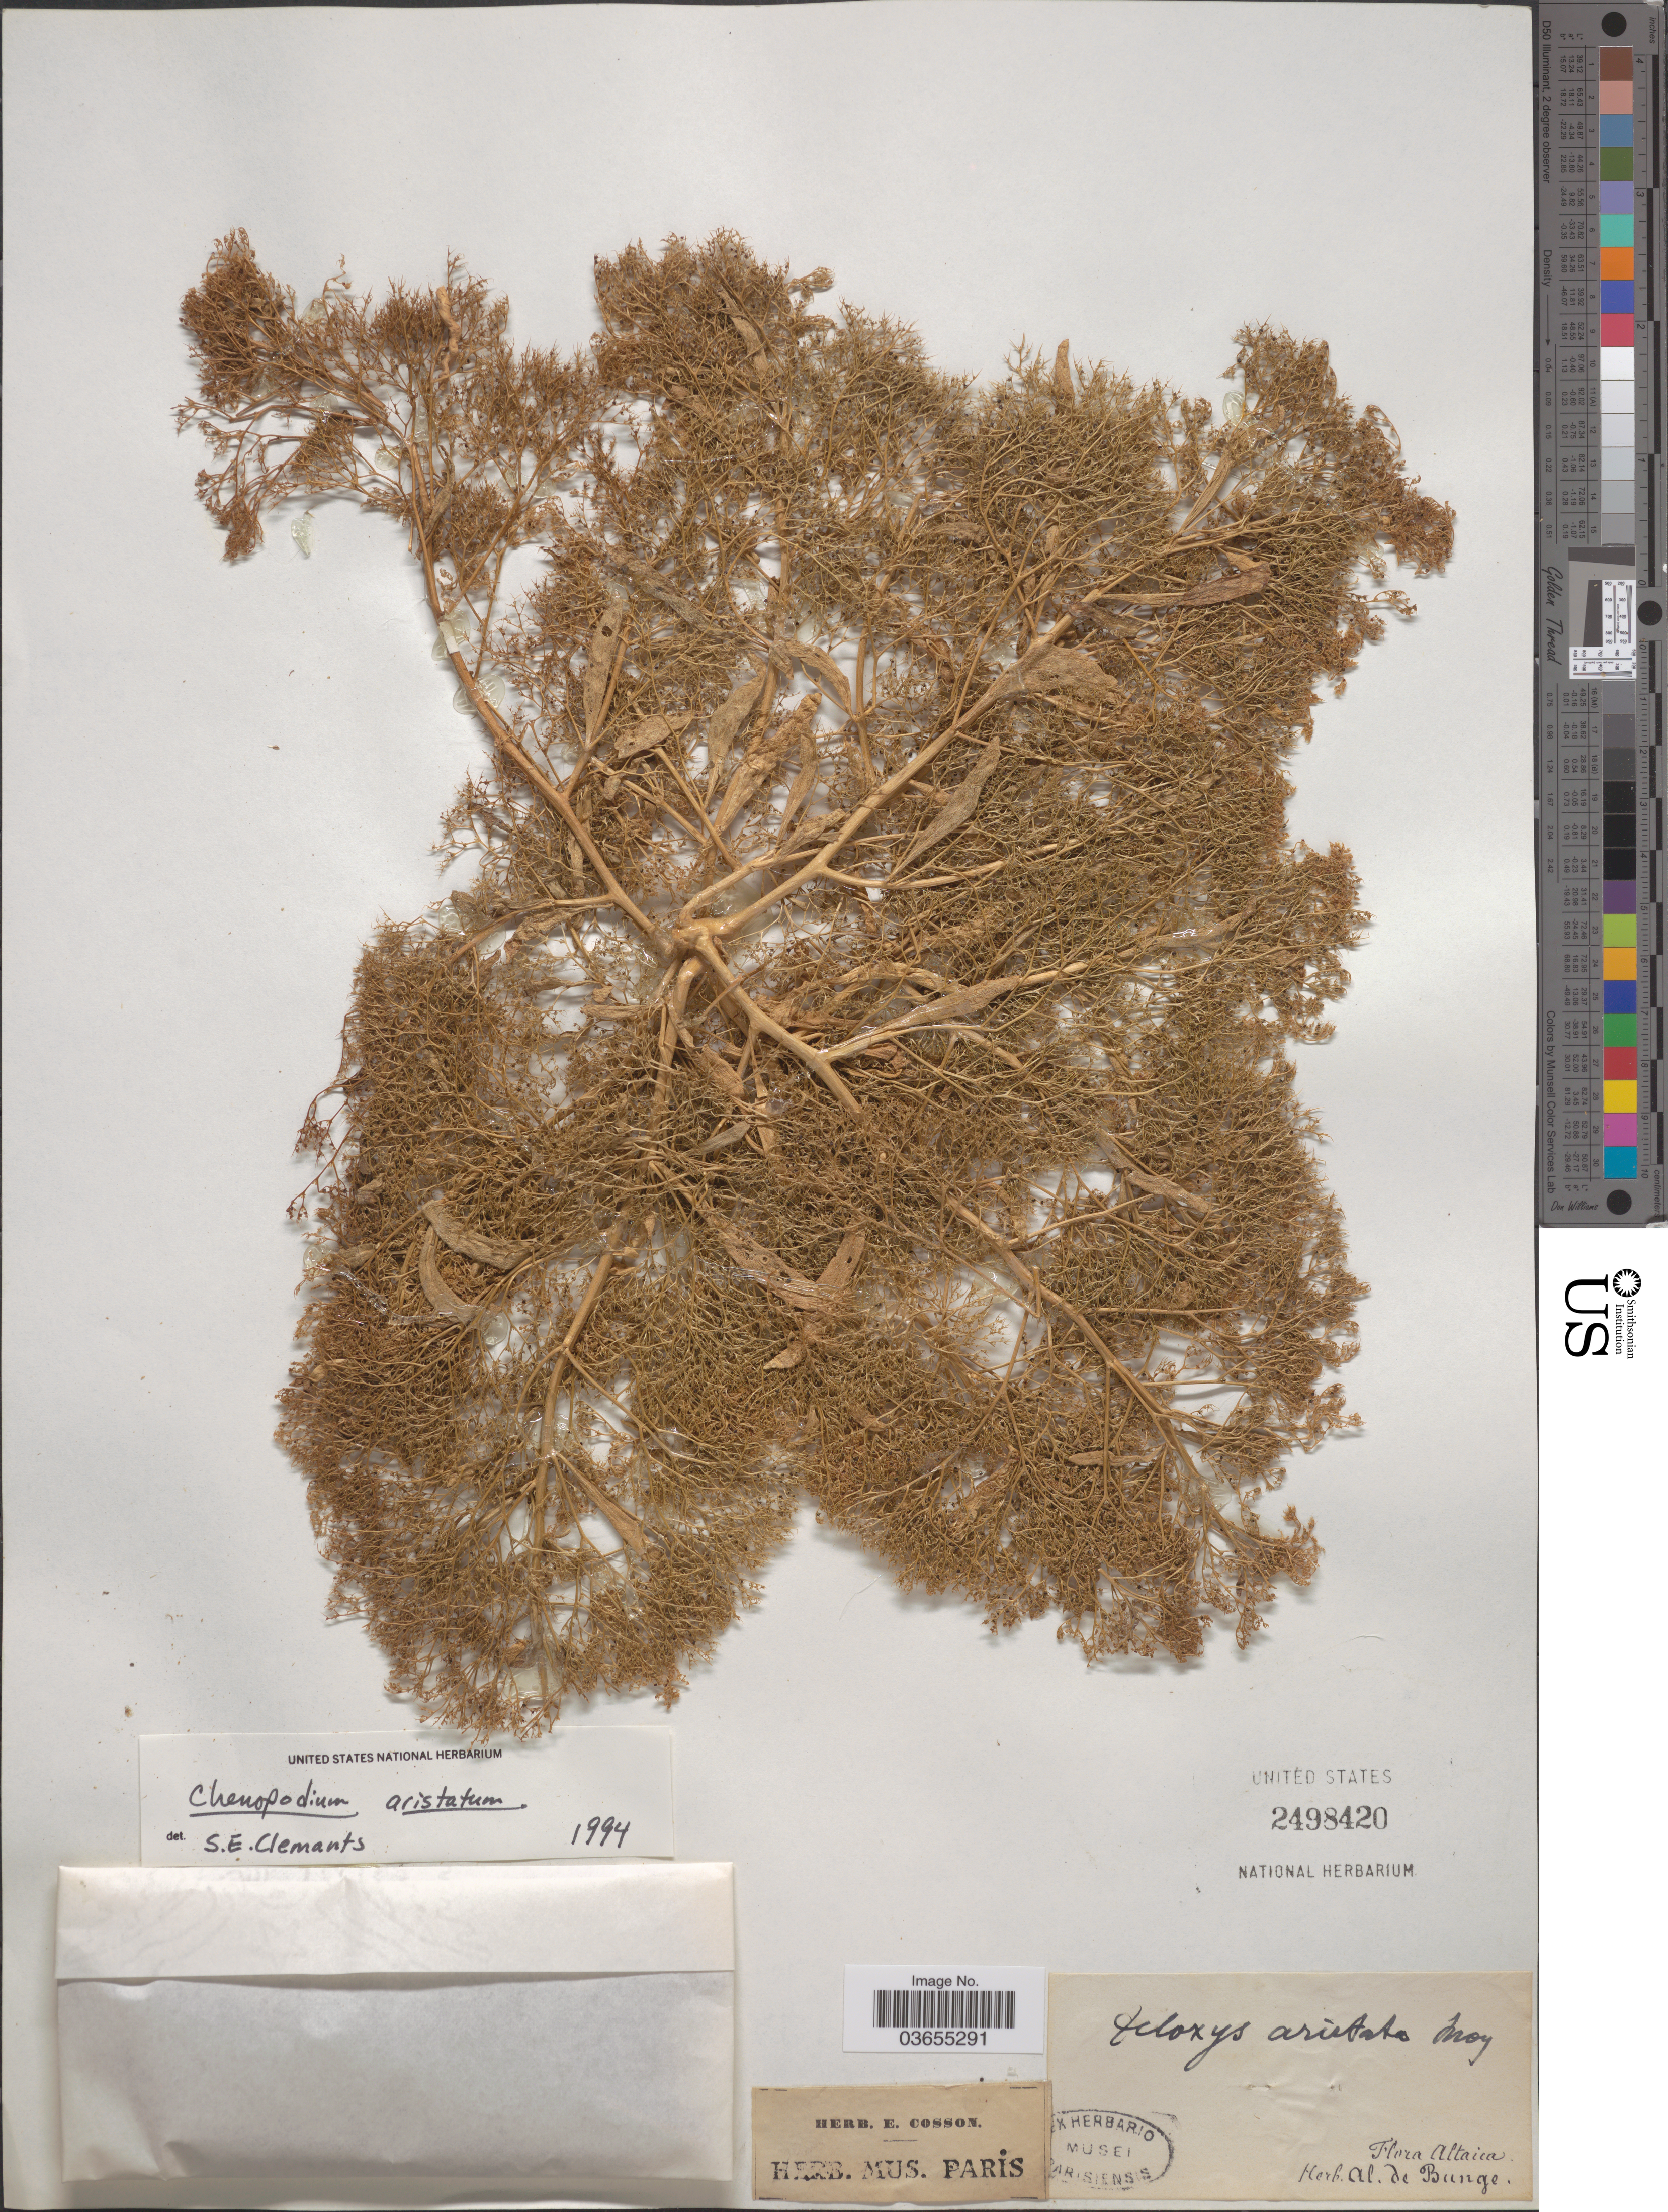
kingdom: Plantae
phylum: Tracheophyta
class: Magnoliopsida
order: Caryophyllales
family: Amaranthaceae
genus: Chenopodium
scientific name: Chenopodium aristatum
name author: L.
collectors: ex herb. Bunge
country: Russian Federation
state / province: Altai Republic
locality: Altaica.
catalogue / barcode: US 2498420